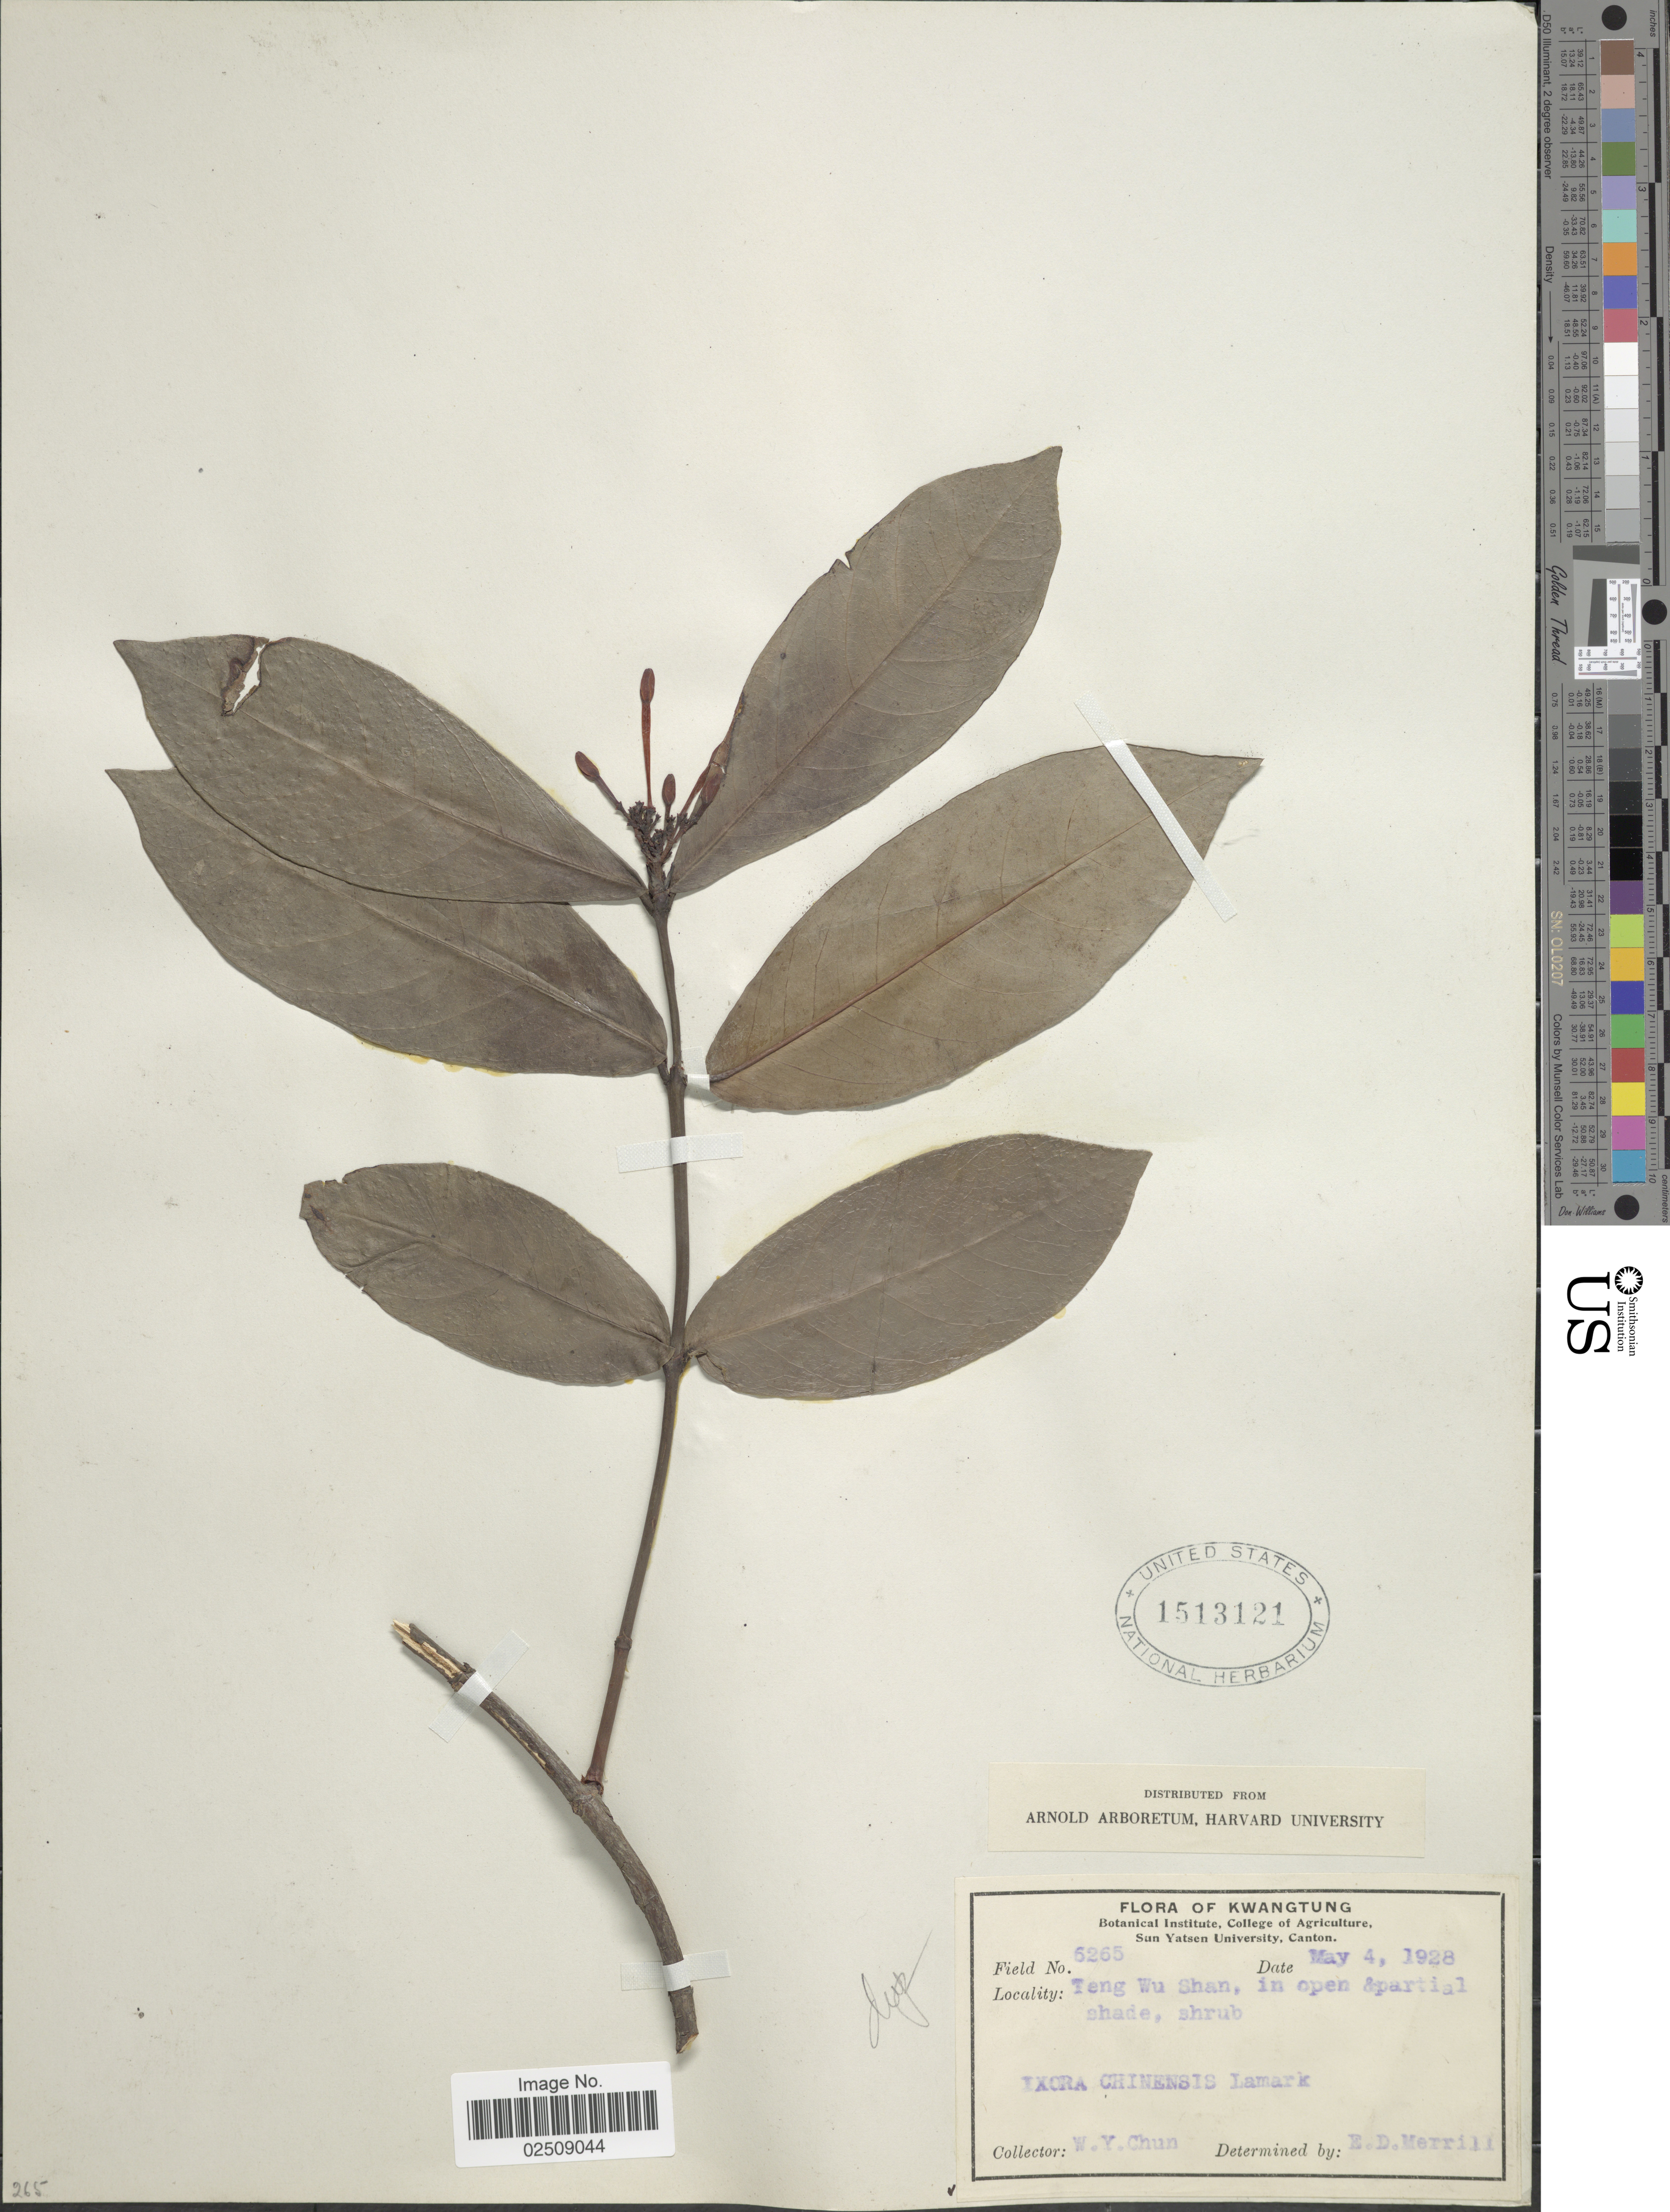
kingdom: Plantae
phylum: Tracheophyta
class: Magnoliopsida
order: Gentianales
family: Rubiaceae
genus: Ixora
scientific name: Ixora chinensis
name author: Lam.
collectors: W. Y. Chun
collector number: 6265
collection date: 1928-05-04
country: China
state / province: Guangdong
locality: Kwangtung. Teng Wu Shan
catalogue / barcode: US 1513121